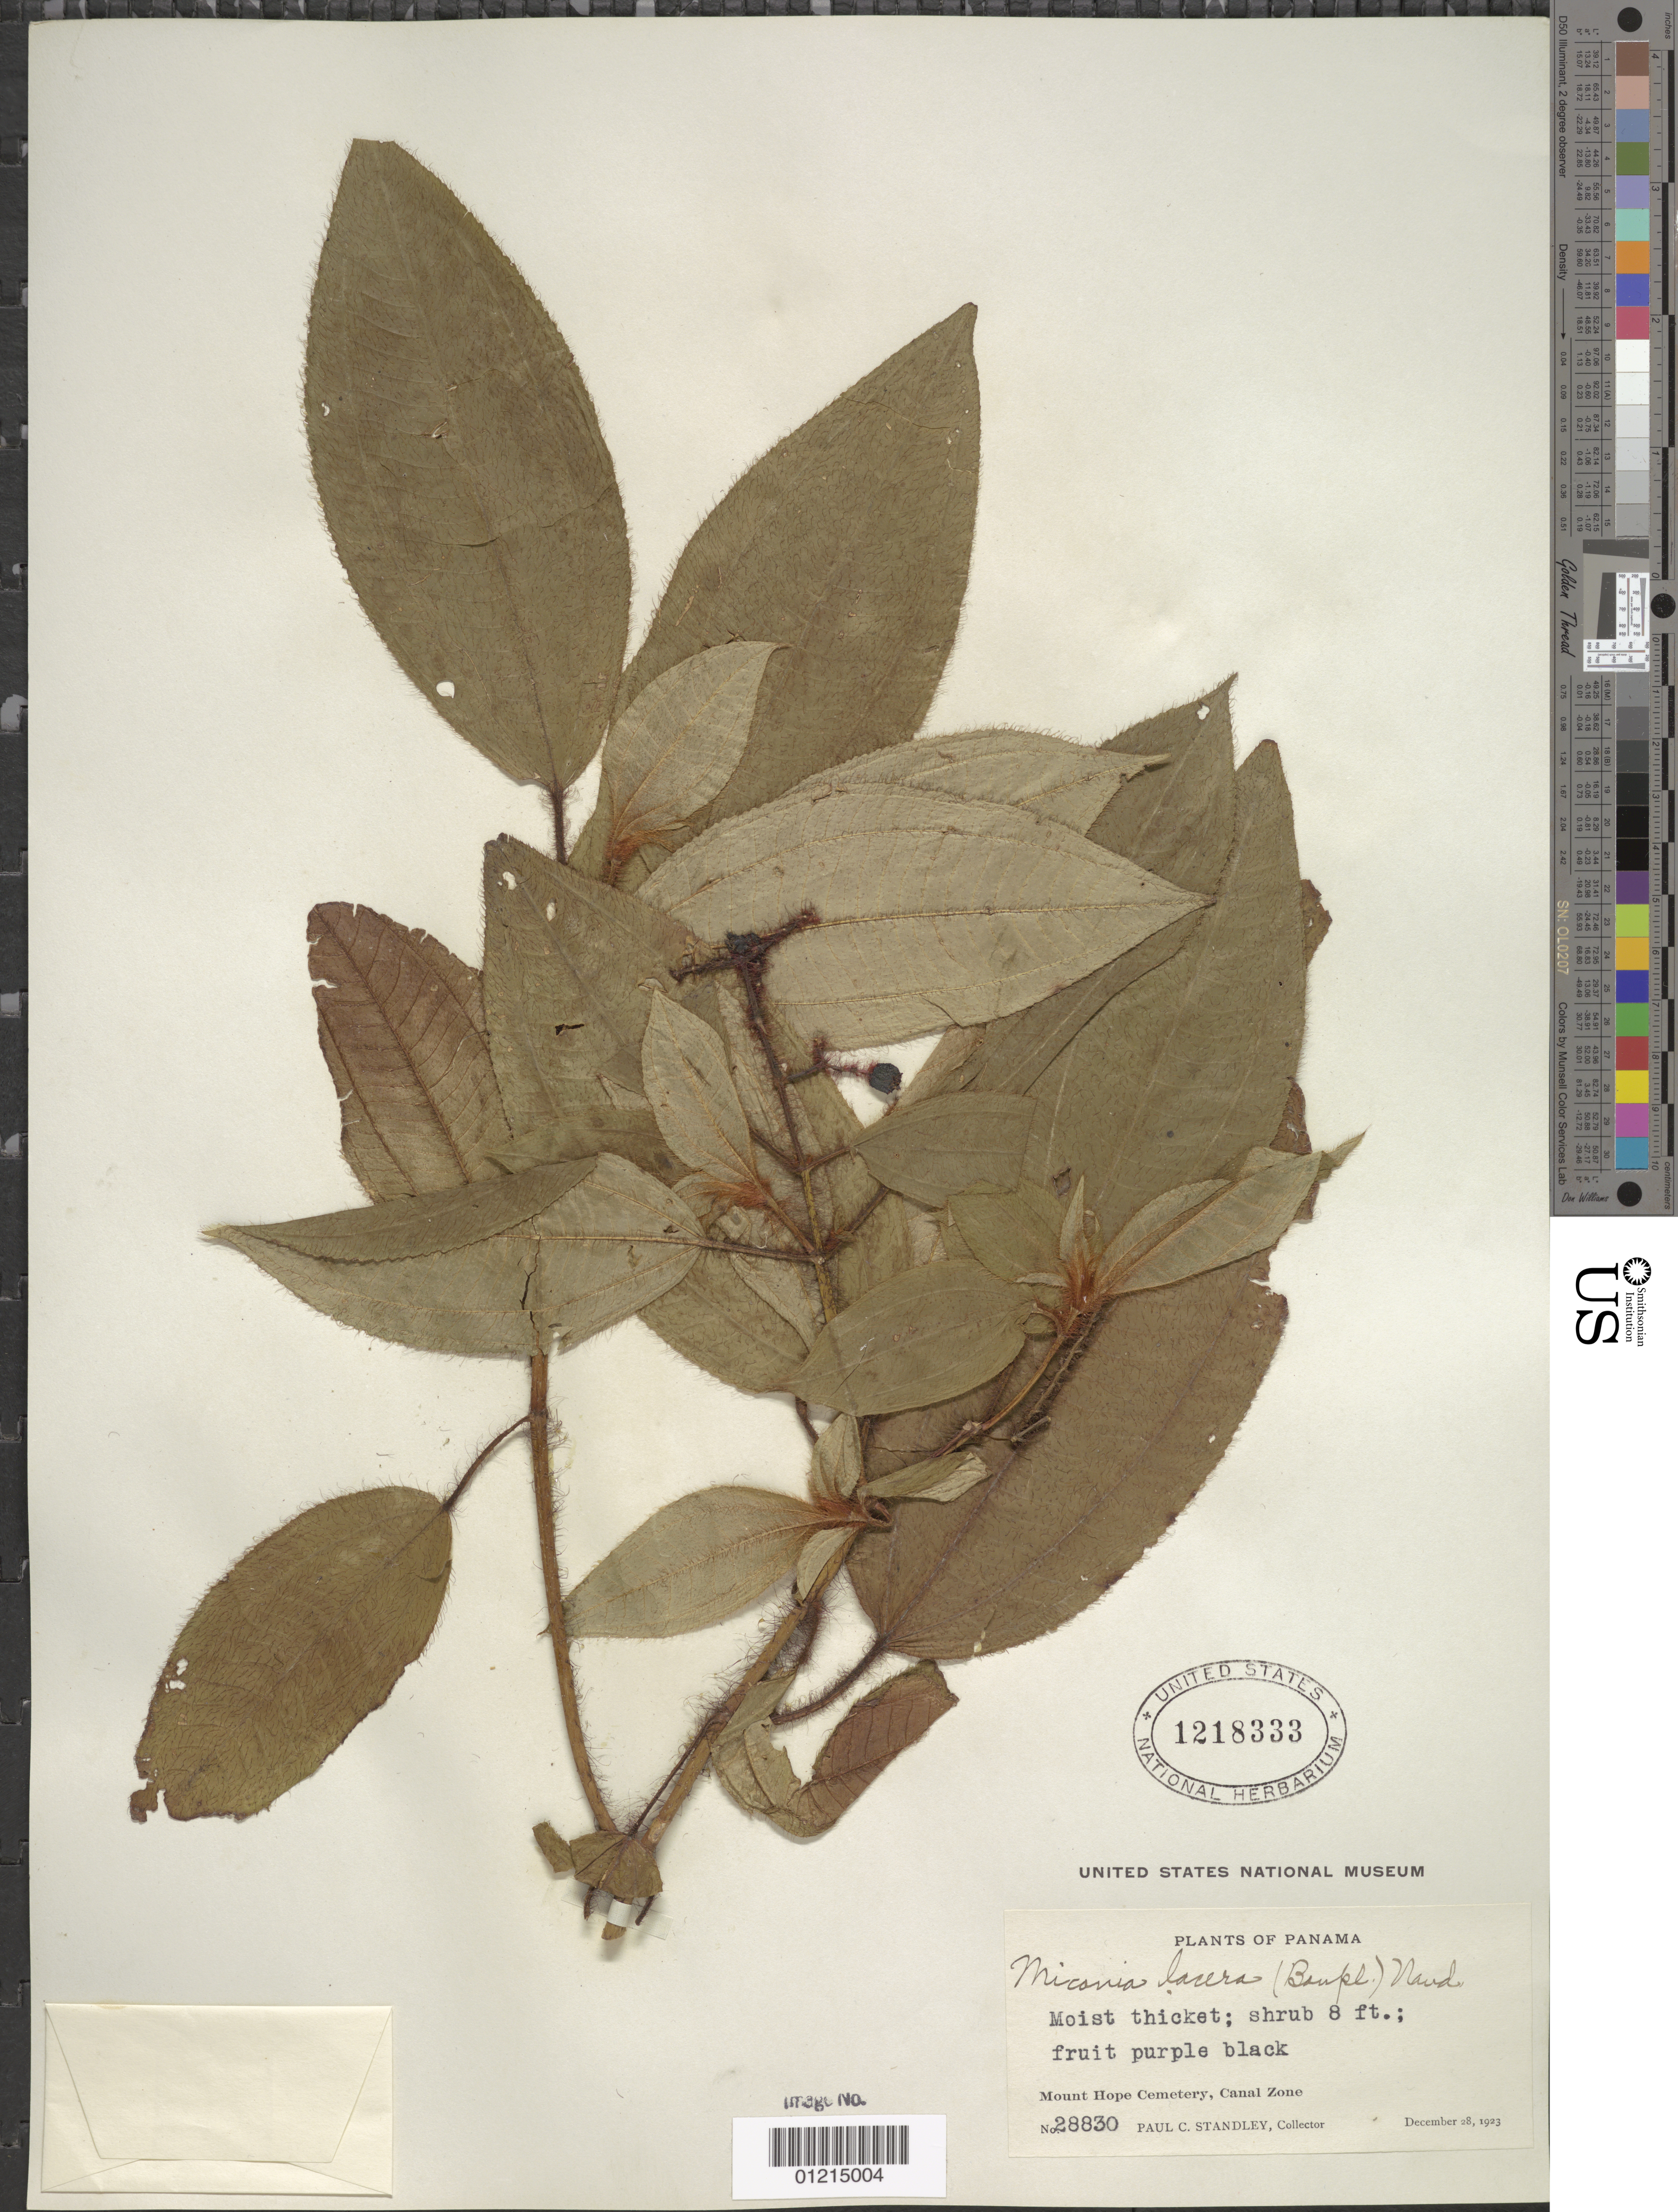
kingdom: Plantae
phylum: Tracheophyta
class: Magnoliopsida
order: Myrtales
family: Melastomataceae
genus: Miconia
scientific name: Miconia lacera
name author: (Bonpl.) Naudin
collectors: P. C. Standley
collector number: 28830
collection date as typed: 28 Dec 1923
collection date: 1923-12-28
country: Panama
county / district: Canal Zone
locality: Mount Hope Cemetery.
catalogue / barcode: US 28830